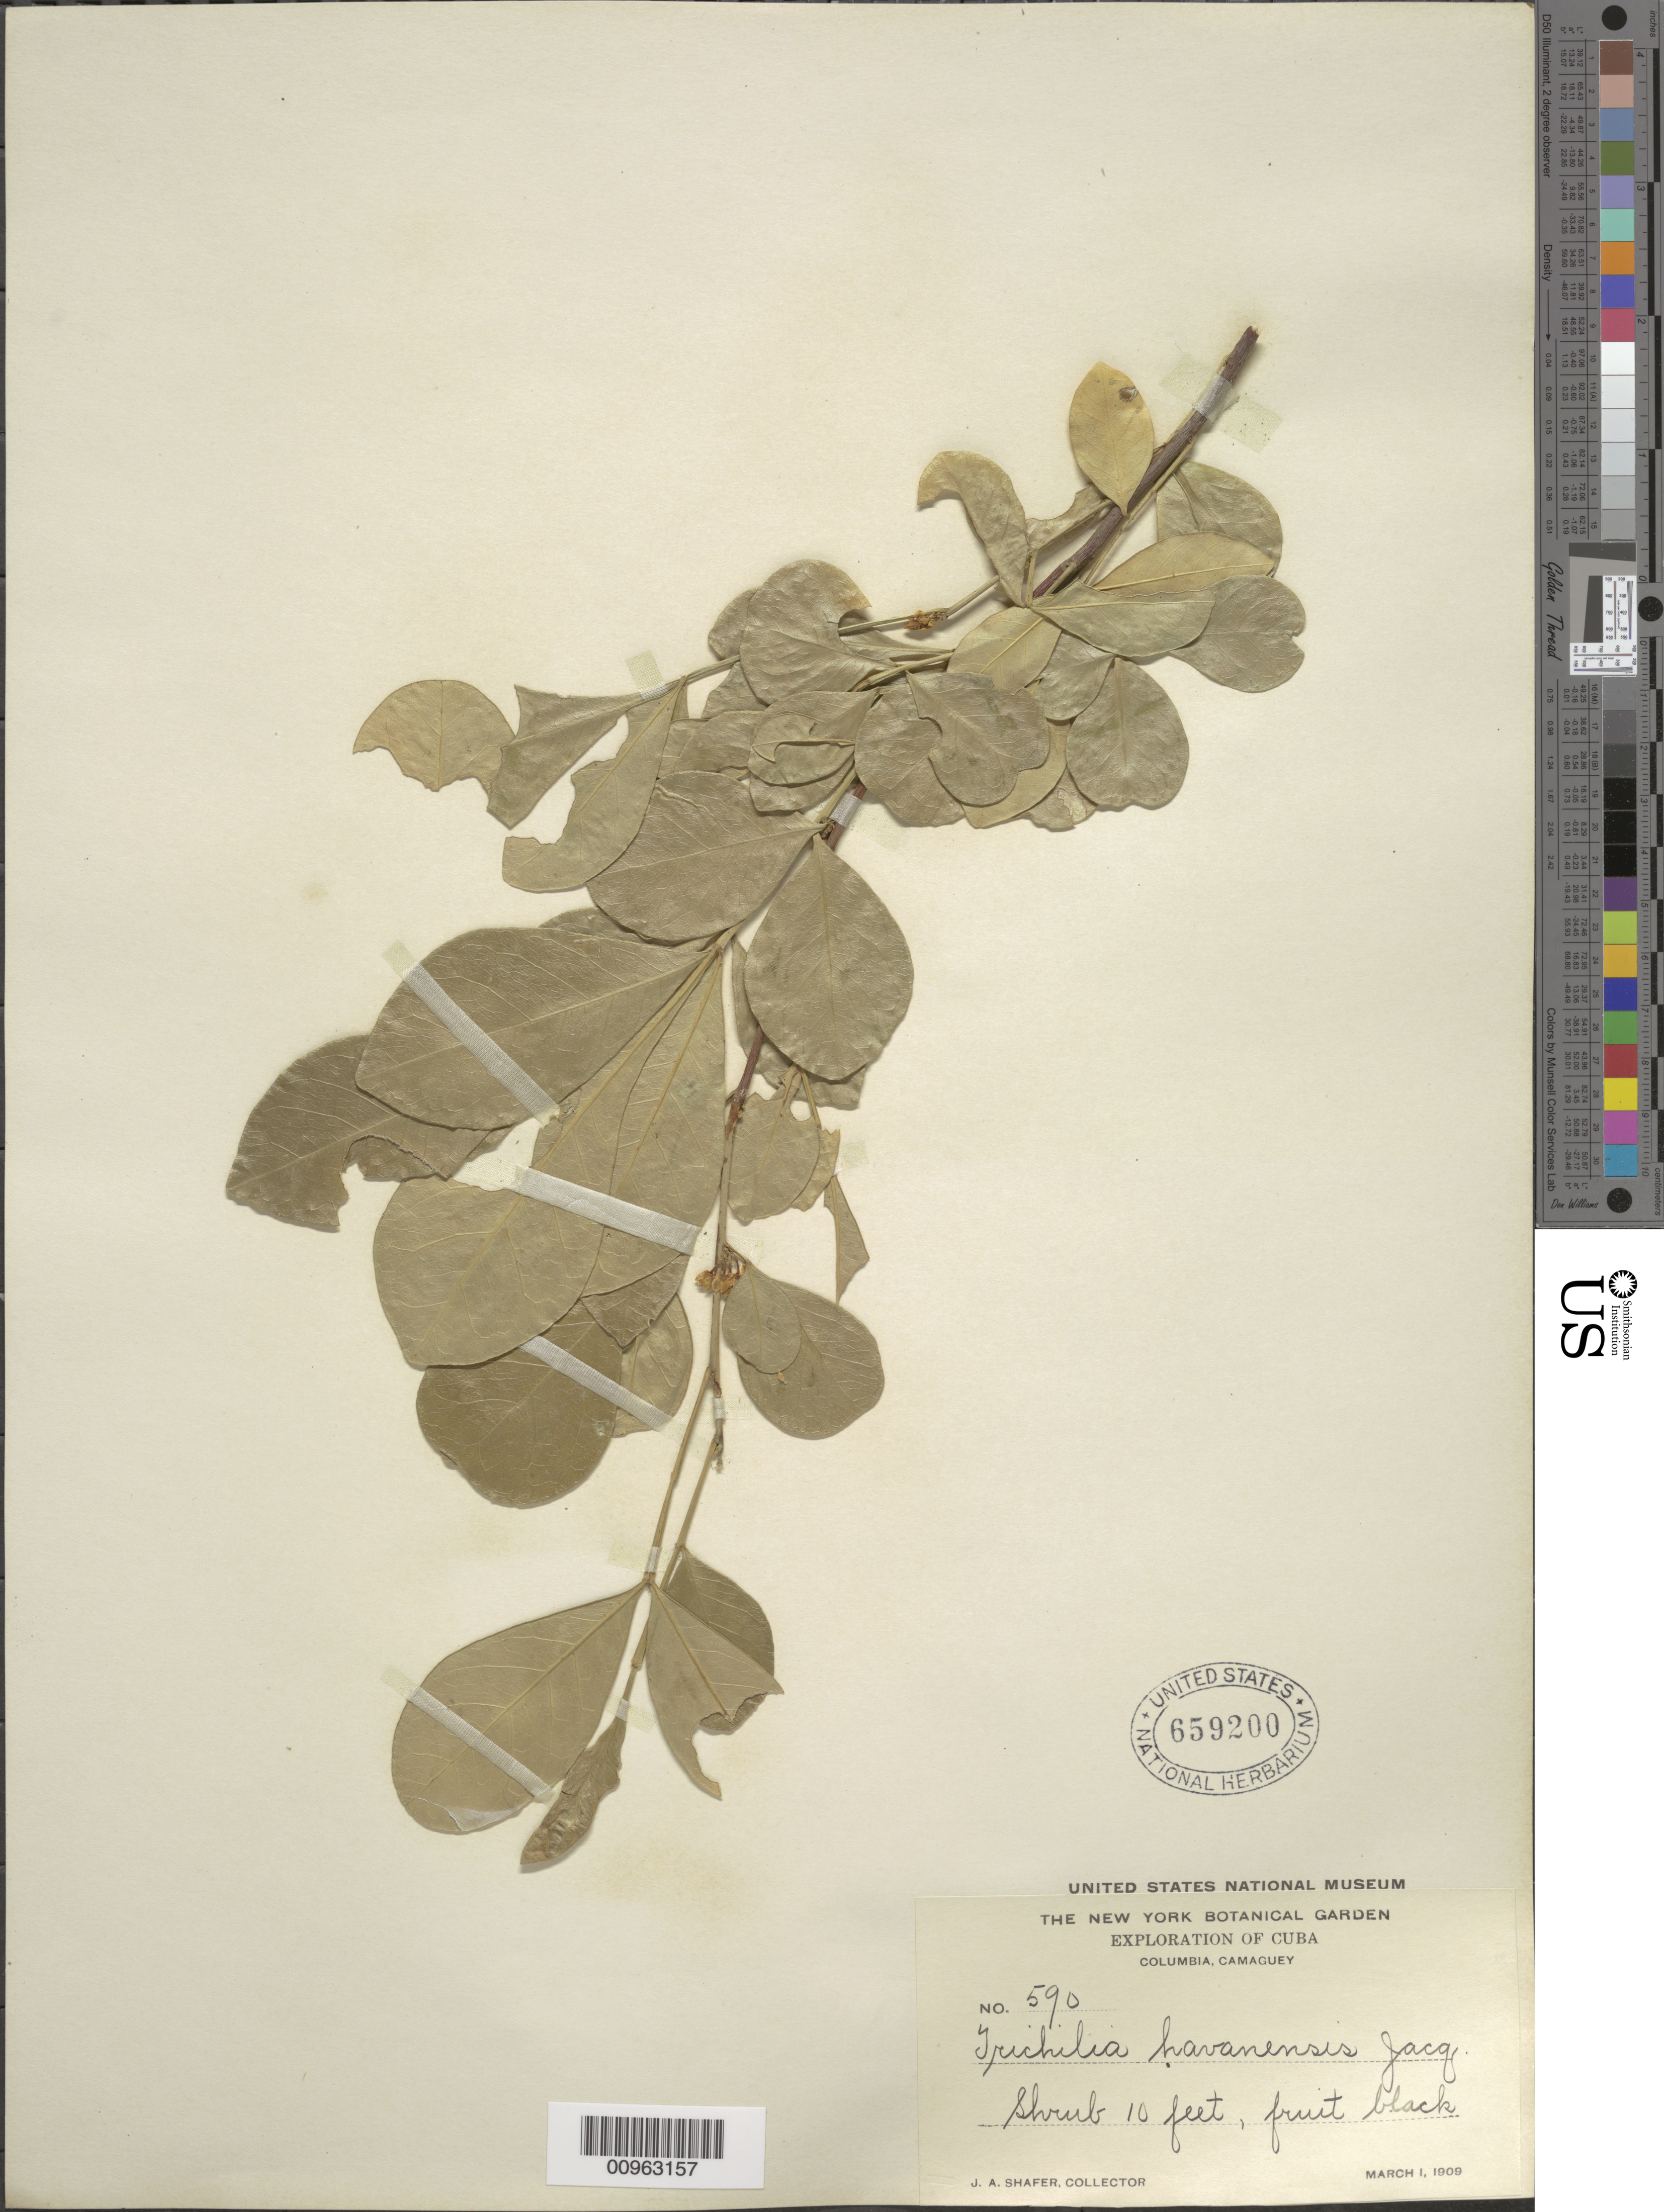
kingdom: Plantae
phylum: Tracheophyta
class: Magnoliopsida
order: Sapindales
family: Meliaceae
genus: Trichilia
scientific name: Trichilia havanensis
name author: Jacq.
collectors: J. A. Shafer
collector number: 590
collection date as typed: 01 Mar 1909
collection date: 1909-03-01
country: Cuba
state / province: Camagüey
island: Cuba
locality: Columbia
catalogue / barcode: US 659200